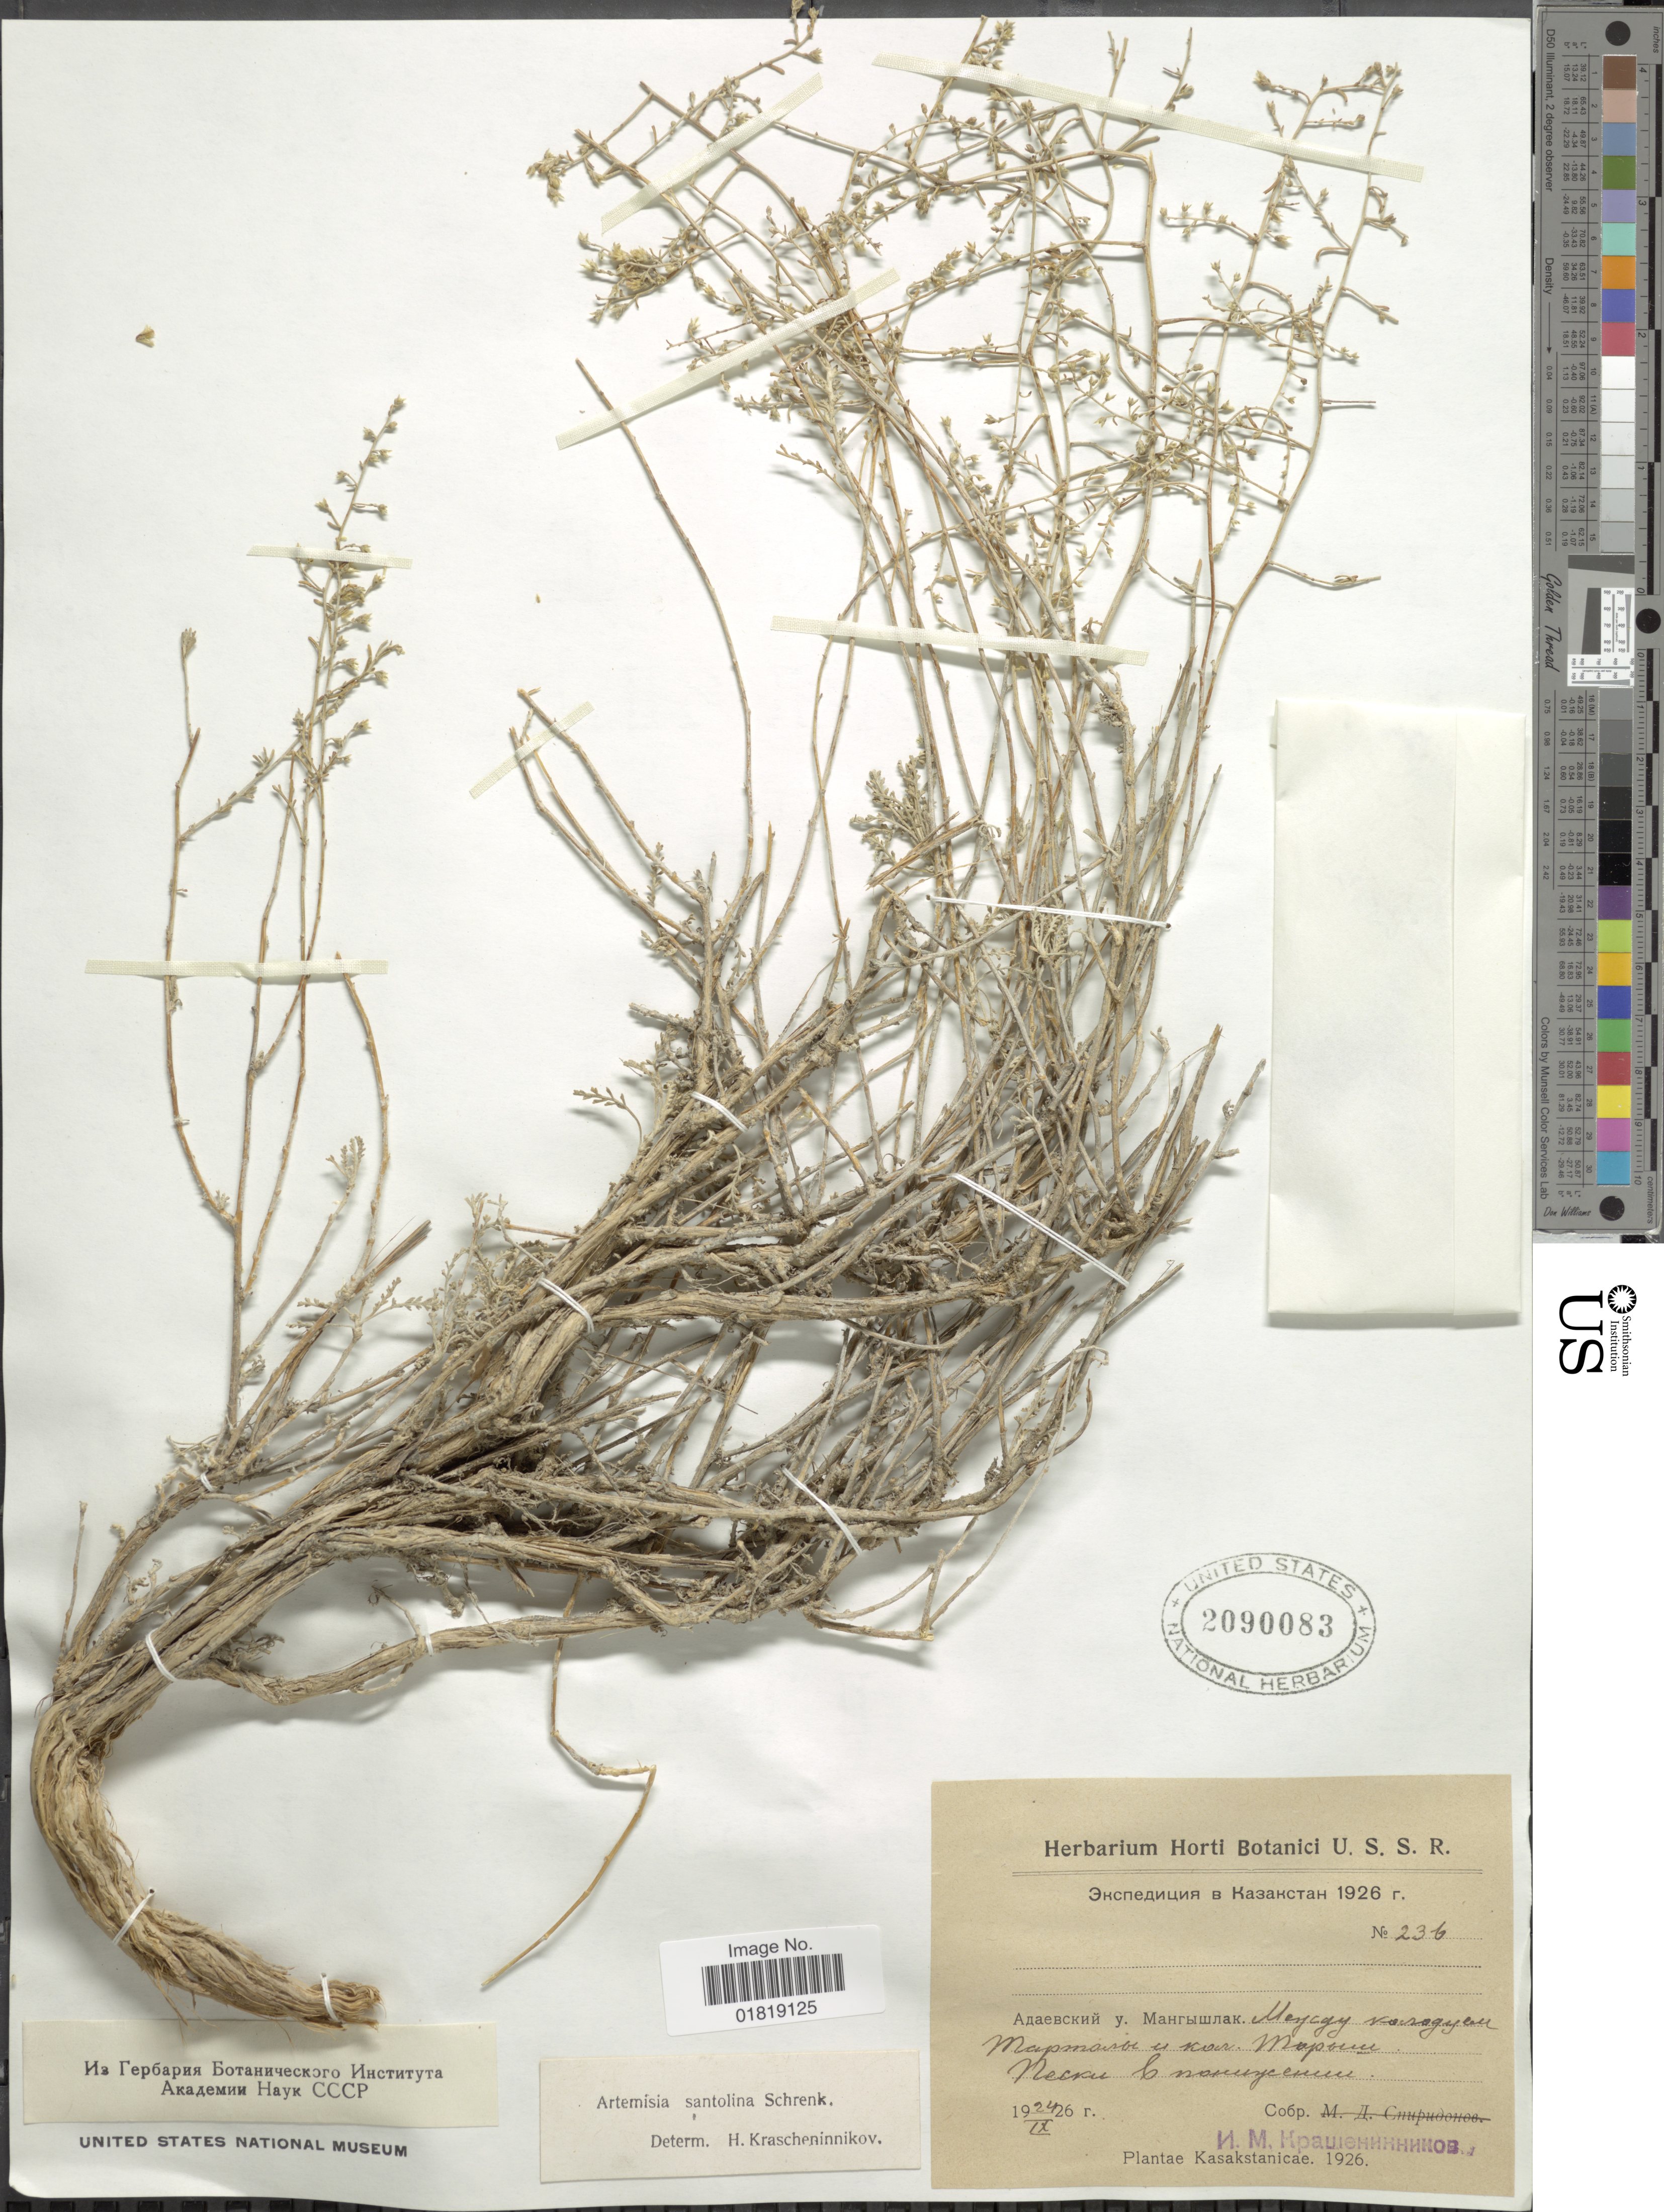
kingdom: Plantae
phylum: Tracheophyta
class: Magnoliopsida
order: Asterales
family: Asteraceae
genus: Artemisia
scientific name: Artemisia santolina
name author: Schrenk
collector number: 236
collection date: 1926-09-24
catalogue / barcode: US 2090083